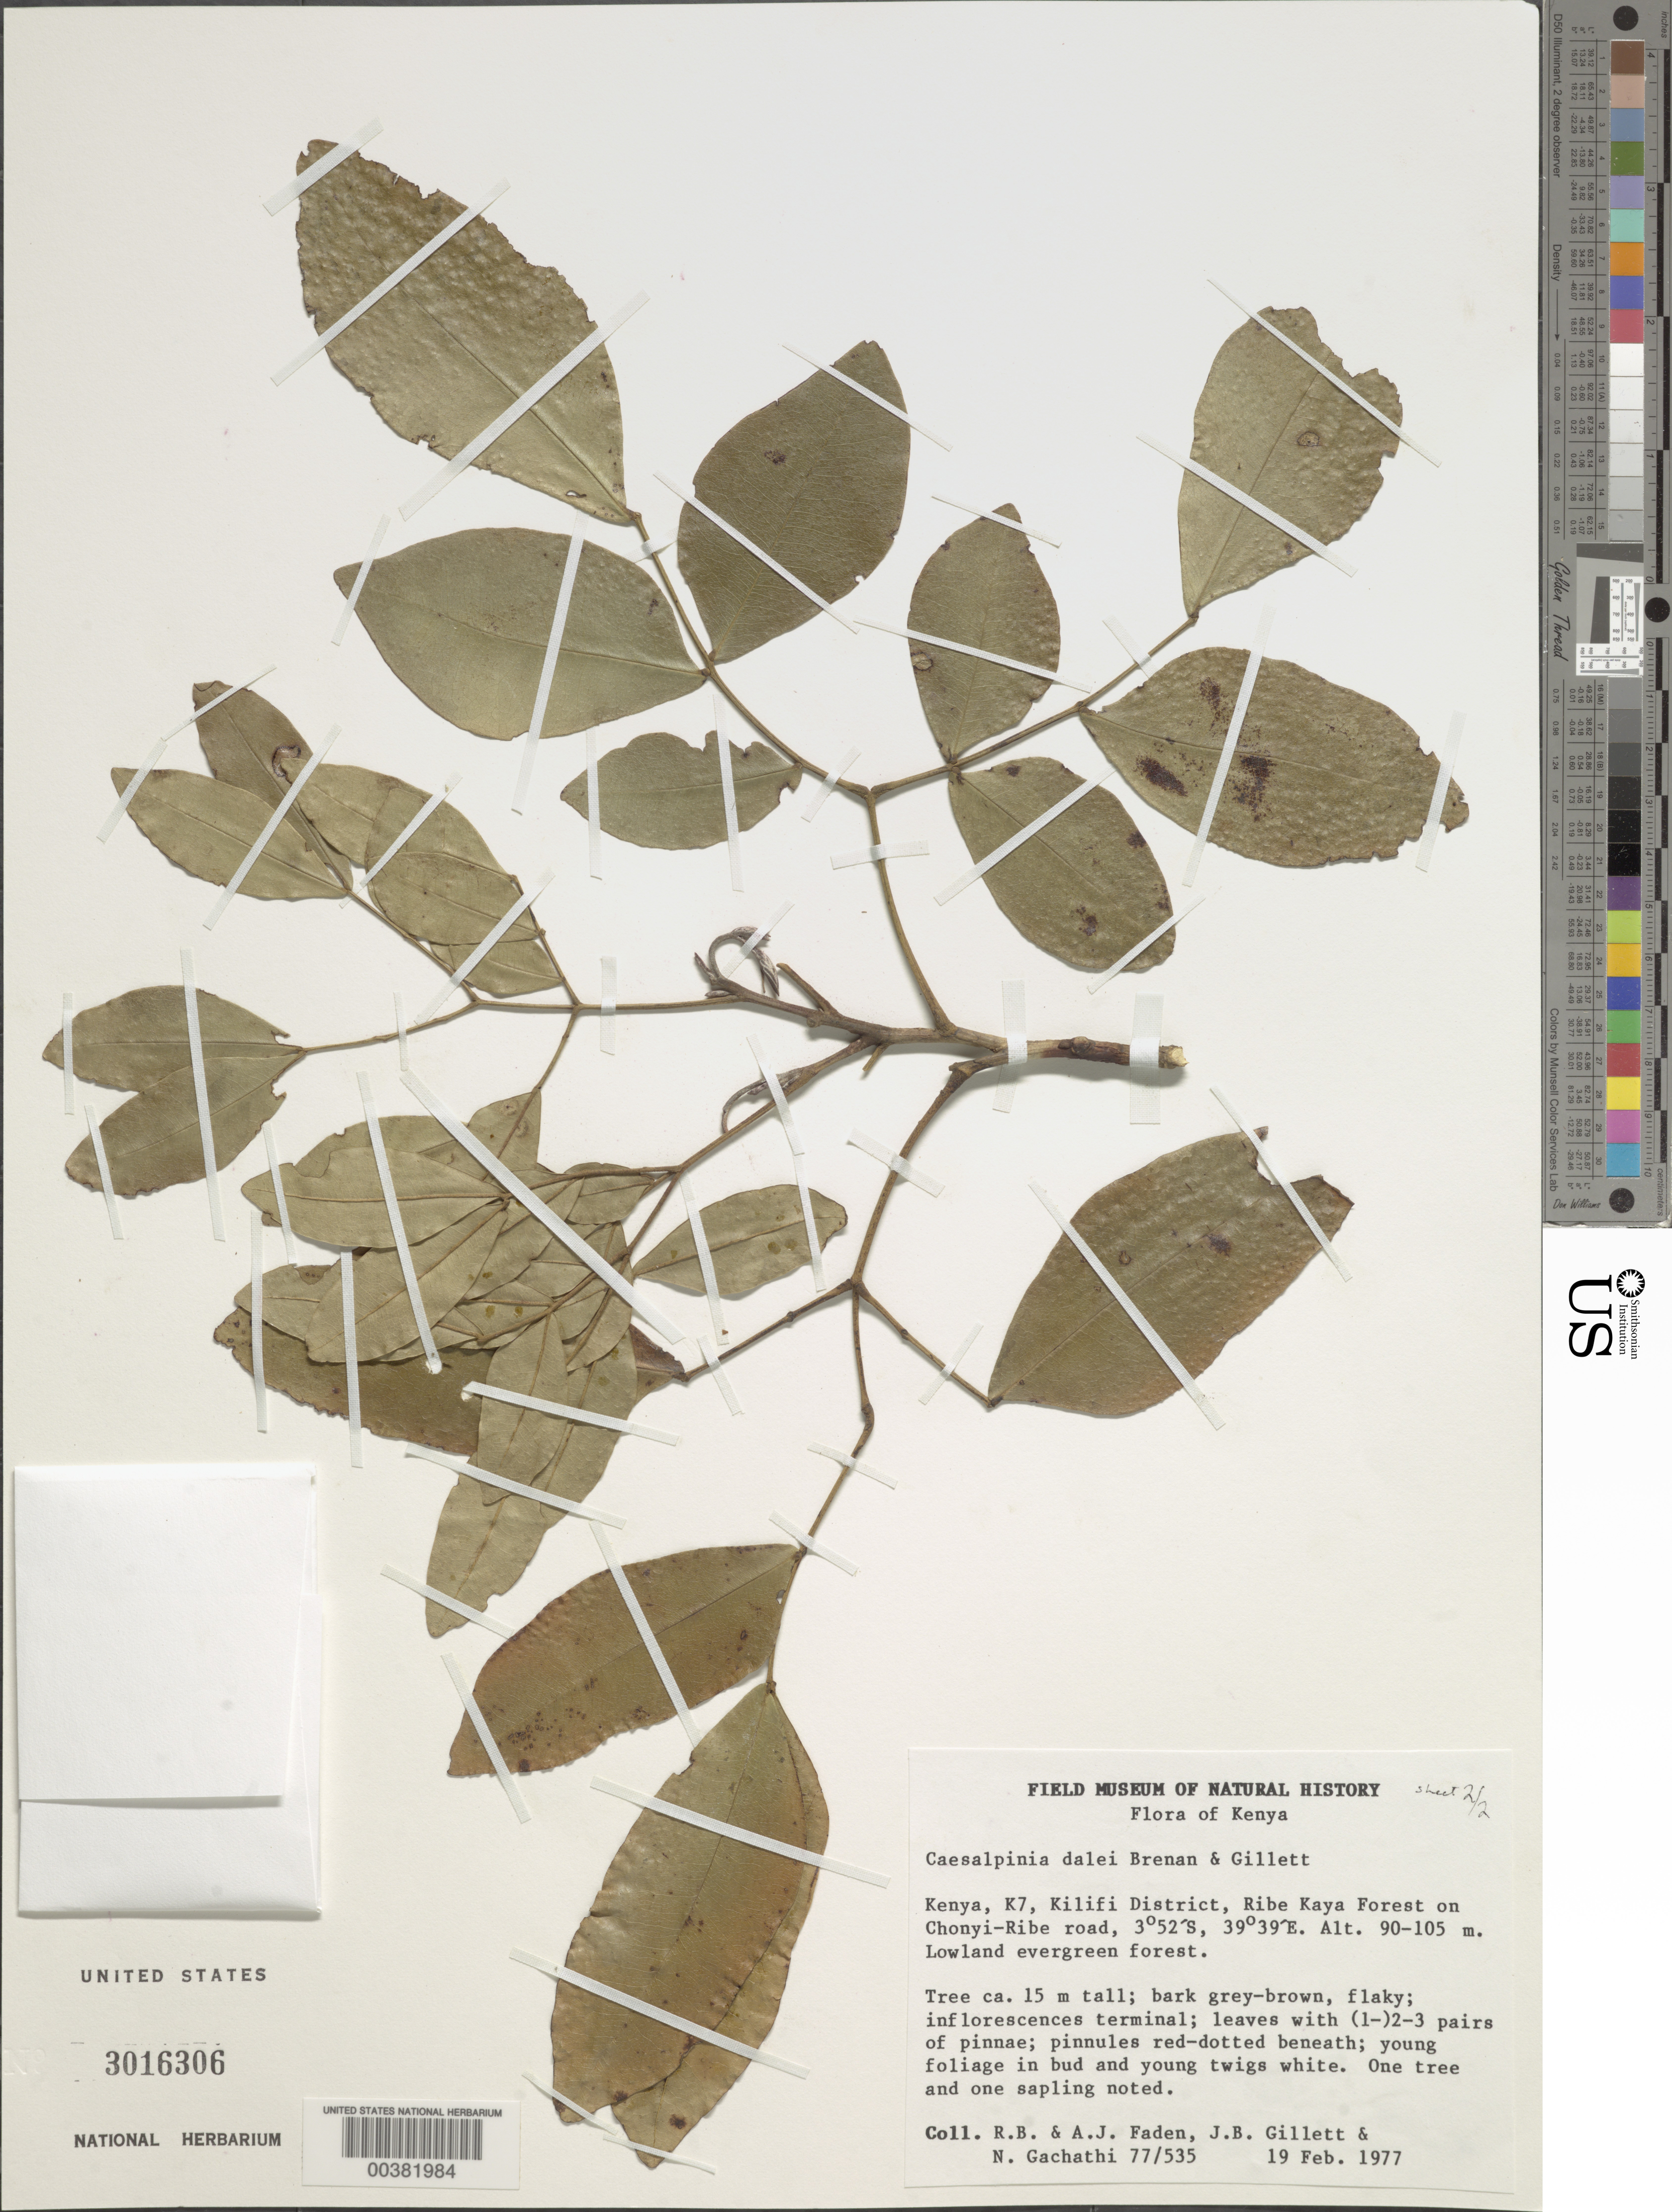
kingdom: Plantae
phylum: Tracheophyta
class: Magnoliopsida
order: Fabales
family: Fabaceae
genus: Stuhlmannia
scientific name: Stuhlmannia moavi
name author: Taub.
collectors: R. B. Faden, A. J. Faden, J. B. Gillett & N. Gachathi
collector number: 77/535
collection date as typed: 19 Feb 1977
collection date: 1977-02-19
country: Kenya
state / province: Kilifi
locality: Ribe kaya forest on chonyi-ribe road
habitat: Lowland evergreen forest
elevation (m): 90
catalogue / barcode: US 3016306